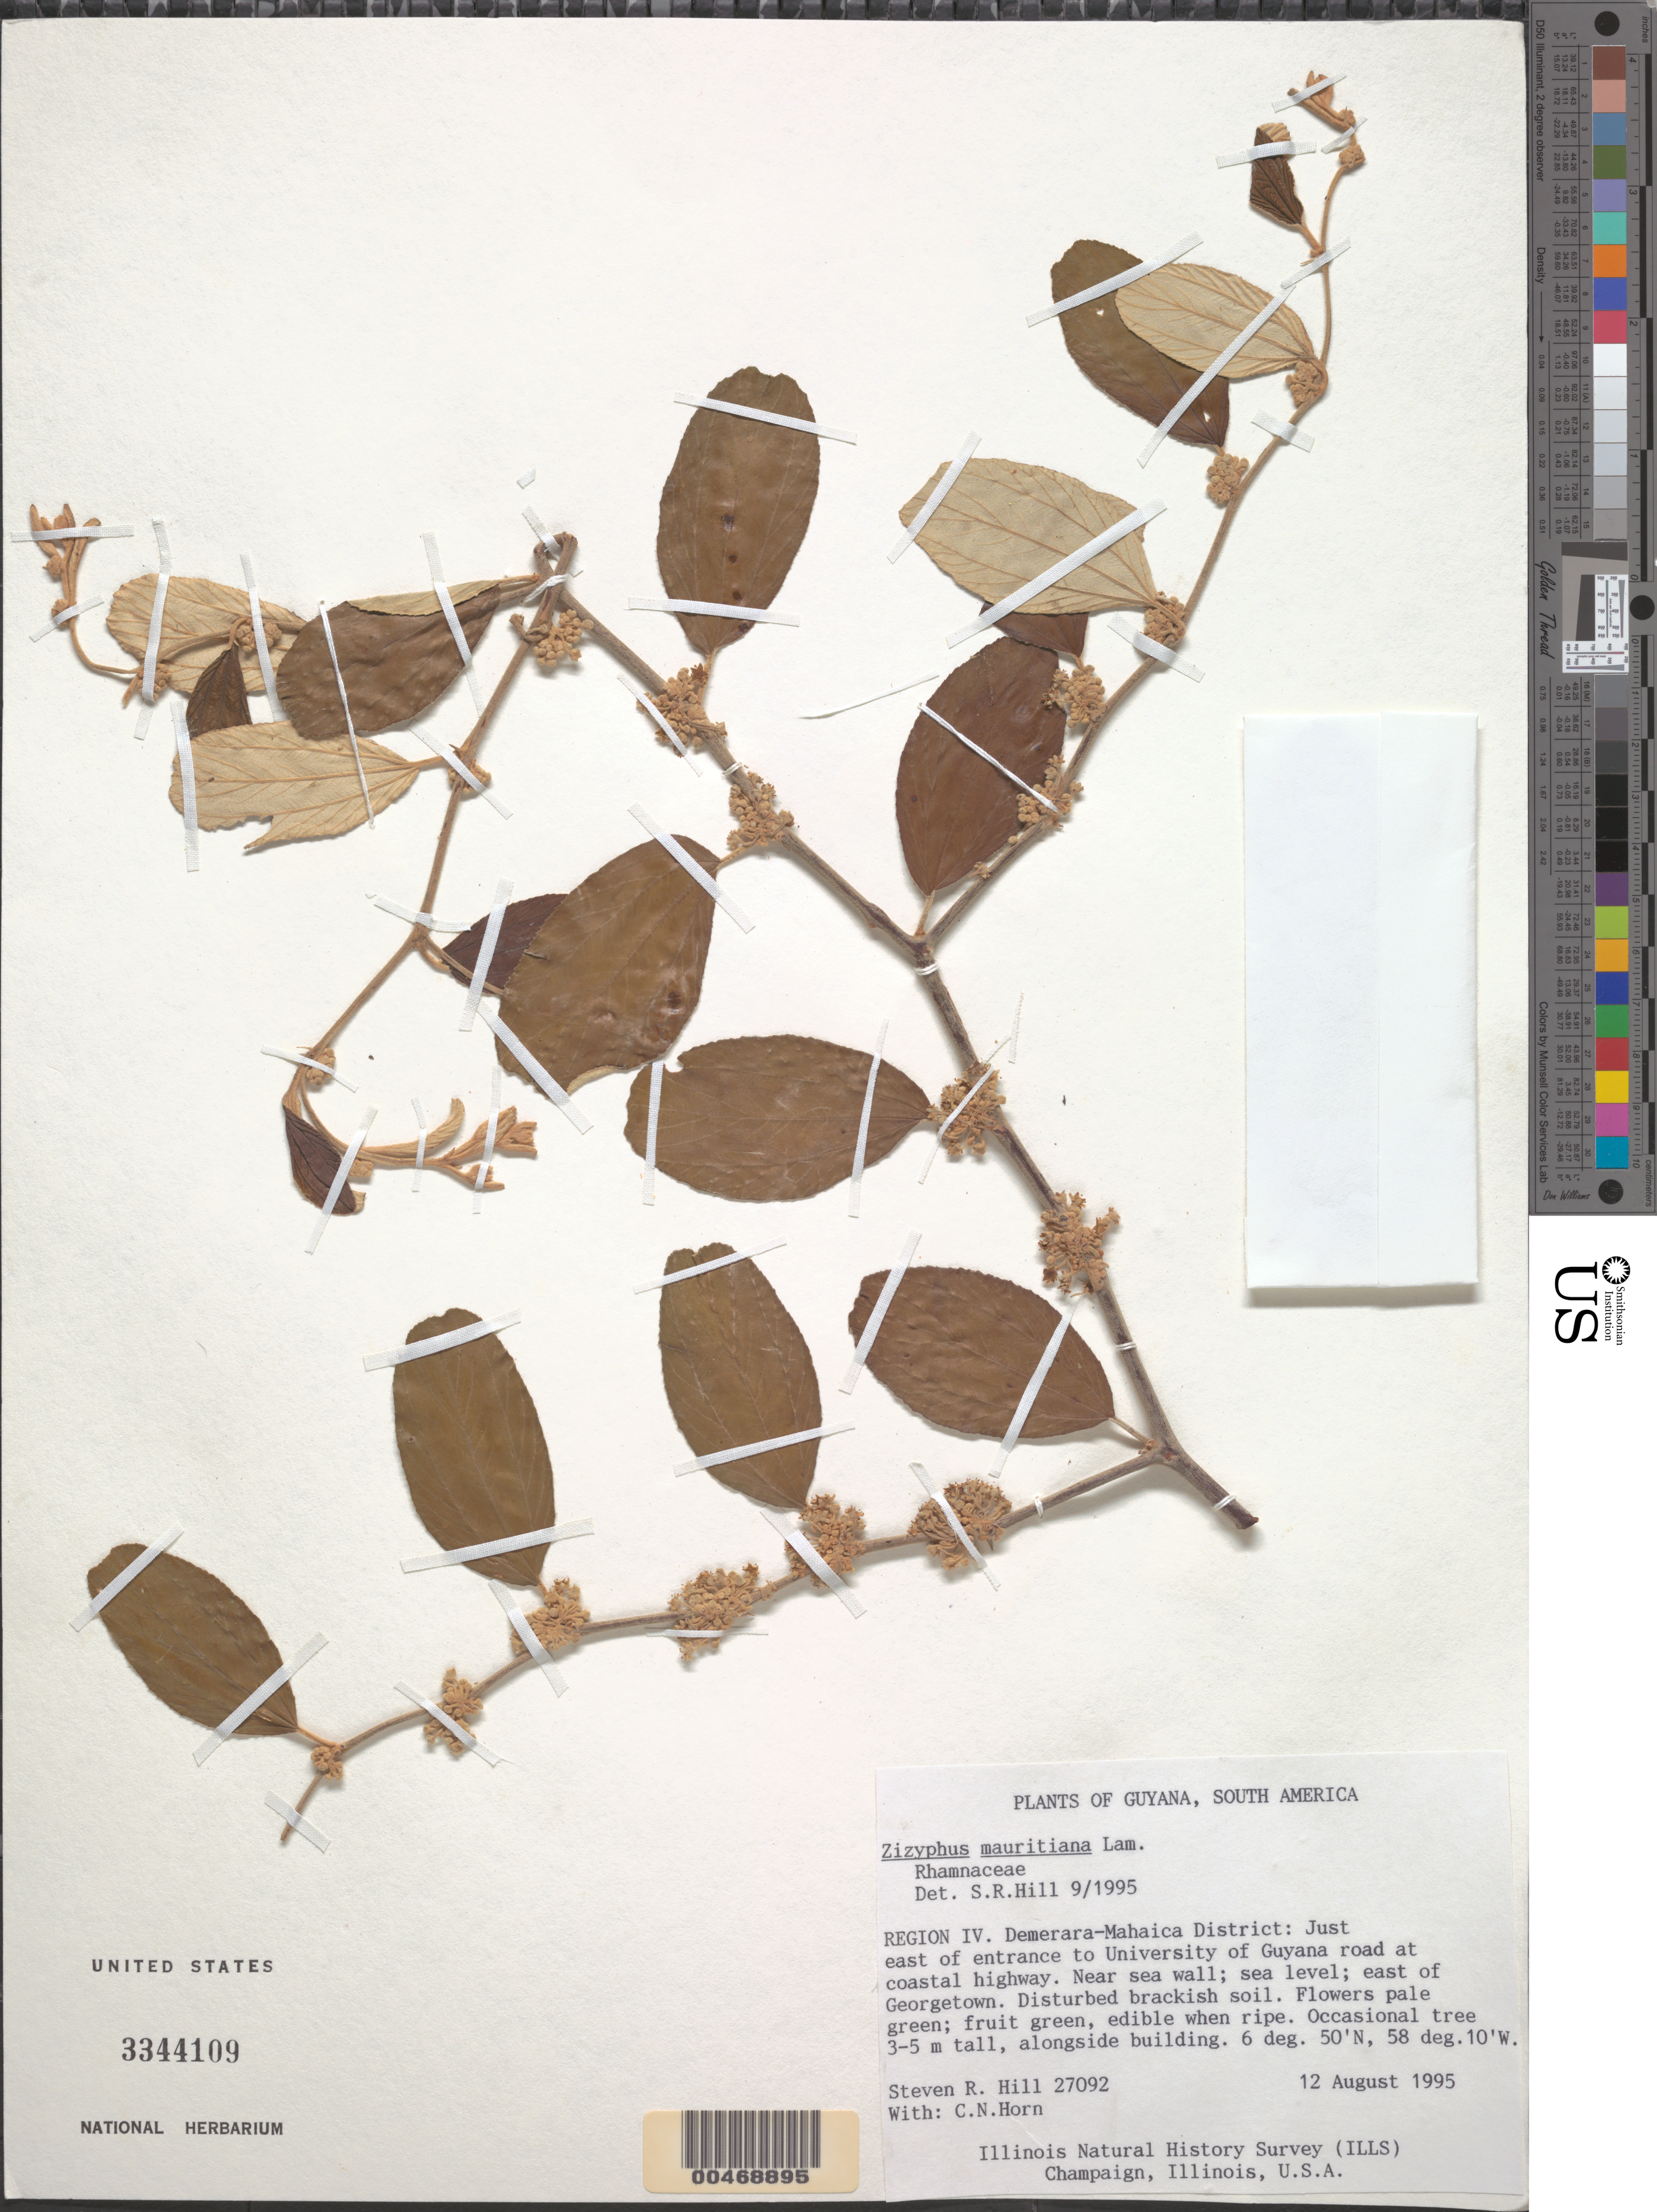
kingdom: Plantae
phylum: Tracheophyta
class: Magnoliopsida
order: Rosales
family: Rhamnaceae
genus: Ziziphus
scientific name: Ziziphus mauritiana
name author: Lam.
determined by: Hill, Steven R.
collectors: S. R. Hill & C. N. Horn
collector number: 27092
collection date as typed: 12-Aug-95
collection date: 1995-08-12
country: Guyana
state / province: Demerara-Mahaica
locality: Georgetown, E of, just E of entrance to Univ. of Guyana road at coastal hwy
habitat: Near sea wall; disturbed brackish soil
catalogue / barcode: US 3344109